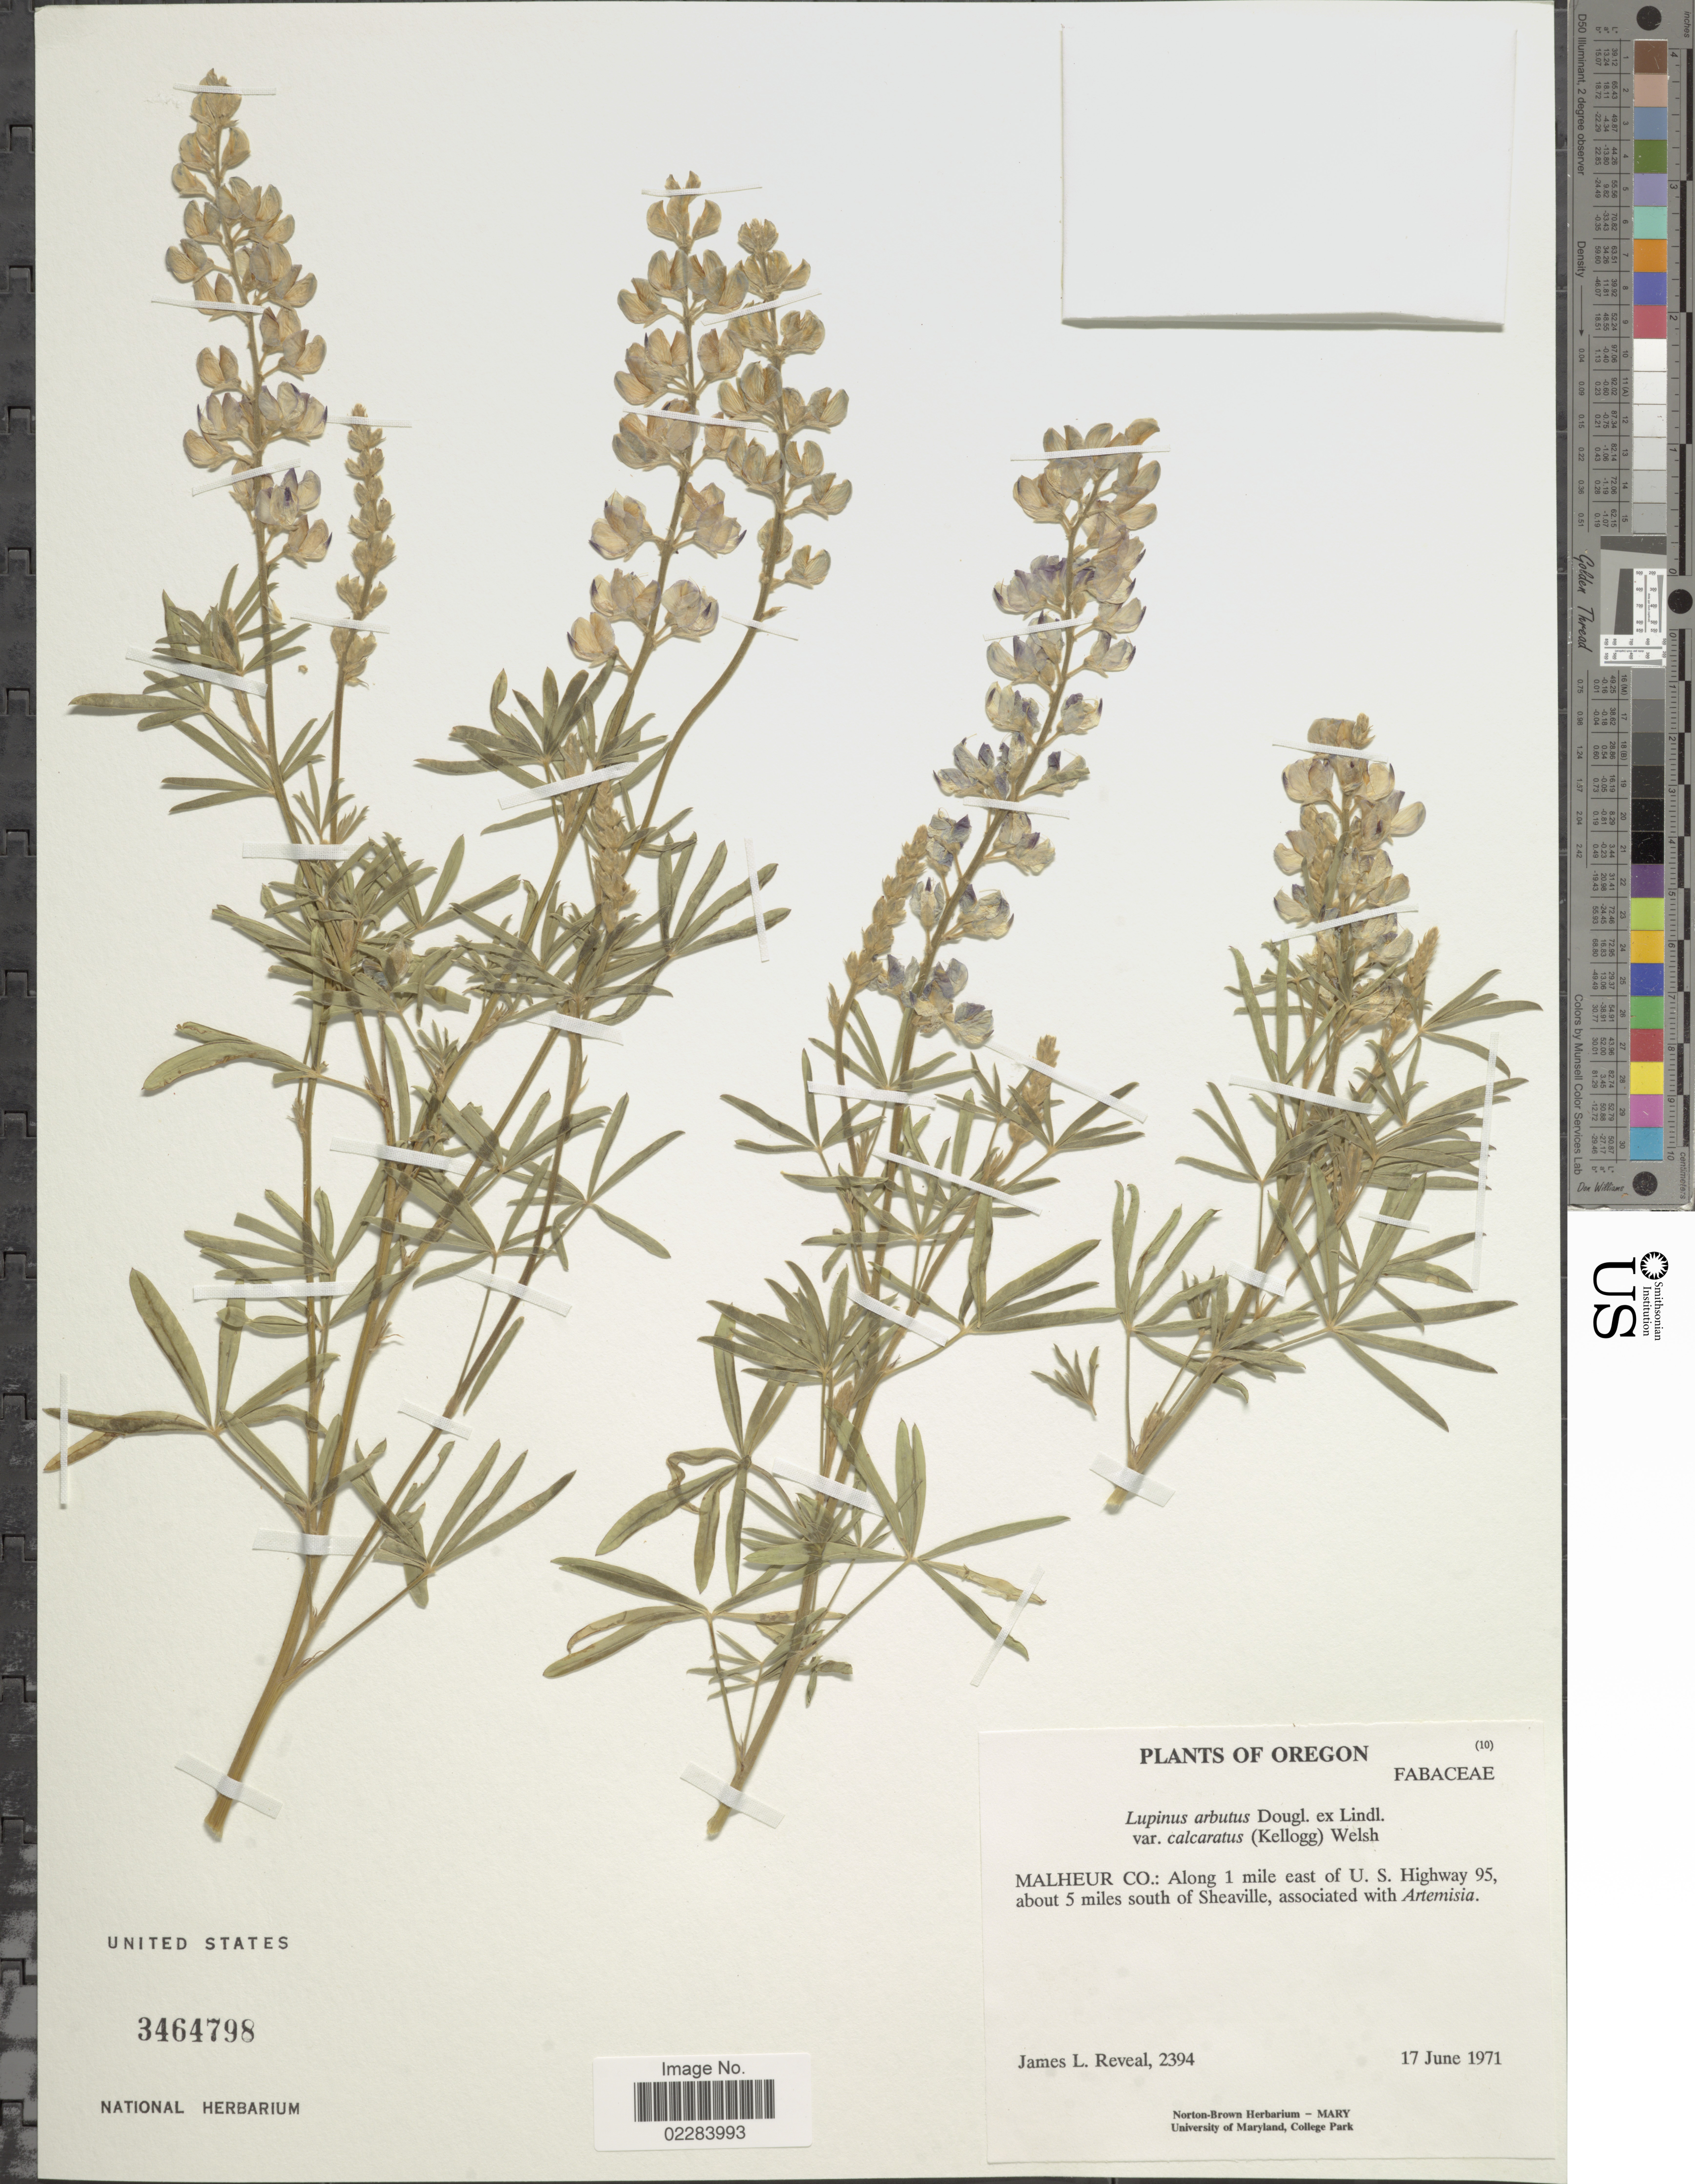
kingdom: Plantae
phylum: Tracheophyta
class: Magnoliopsida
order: Fabales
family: Fabaceae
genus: Lupinus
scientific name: Lupinus arbustus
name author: Lindl.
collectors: J. L. Reveal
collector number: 2394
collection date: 1971-06-17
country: United States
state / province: Oregon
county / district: Malheur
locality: Malheur co.: Along 1 mile east of U.S. Highway 95, about 5 miles south of Sheaville.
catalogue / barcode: US 3464798